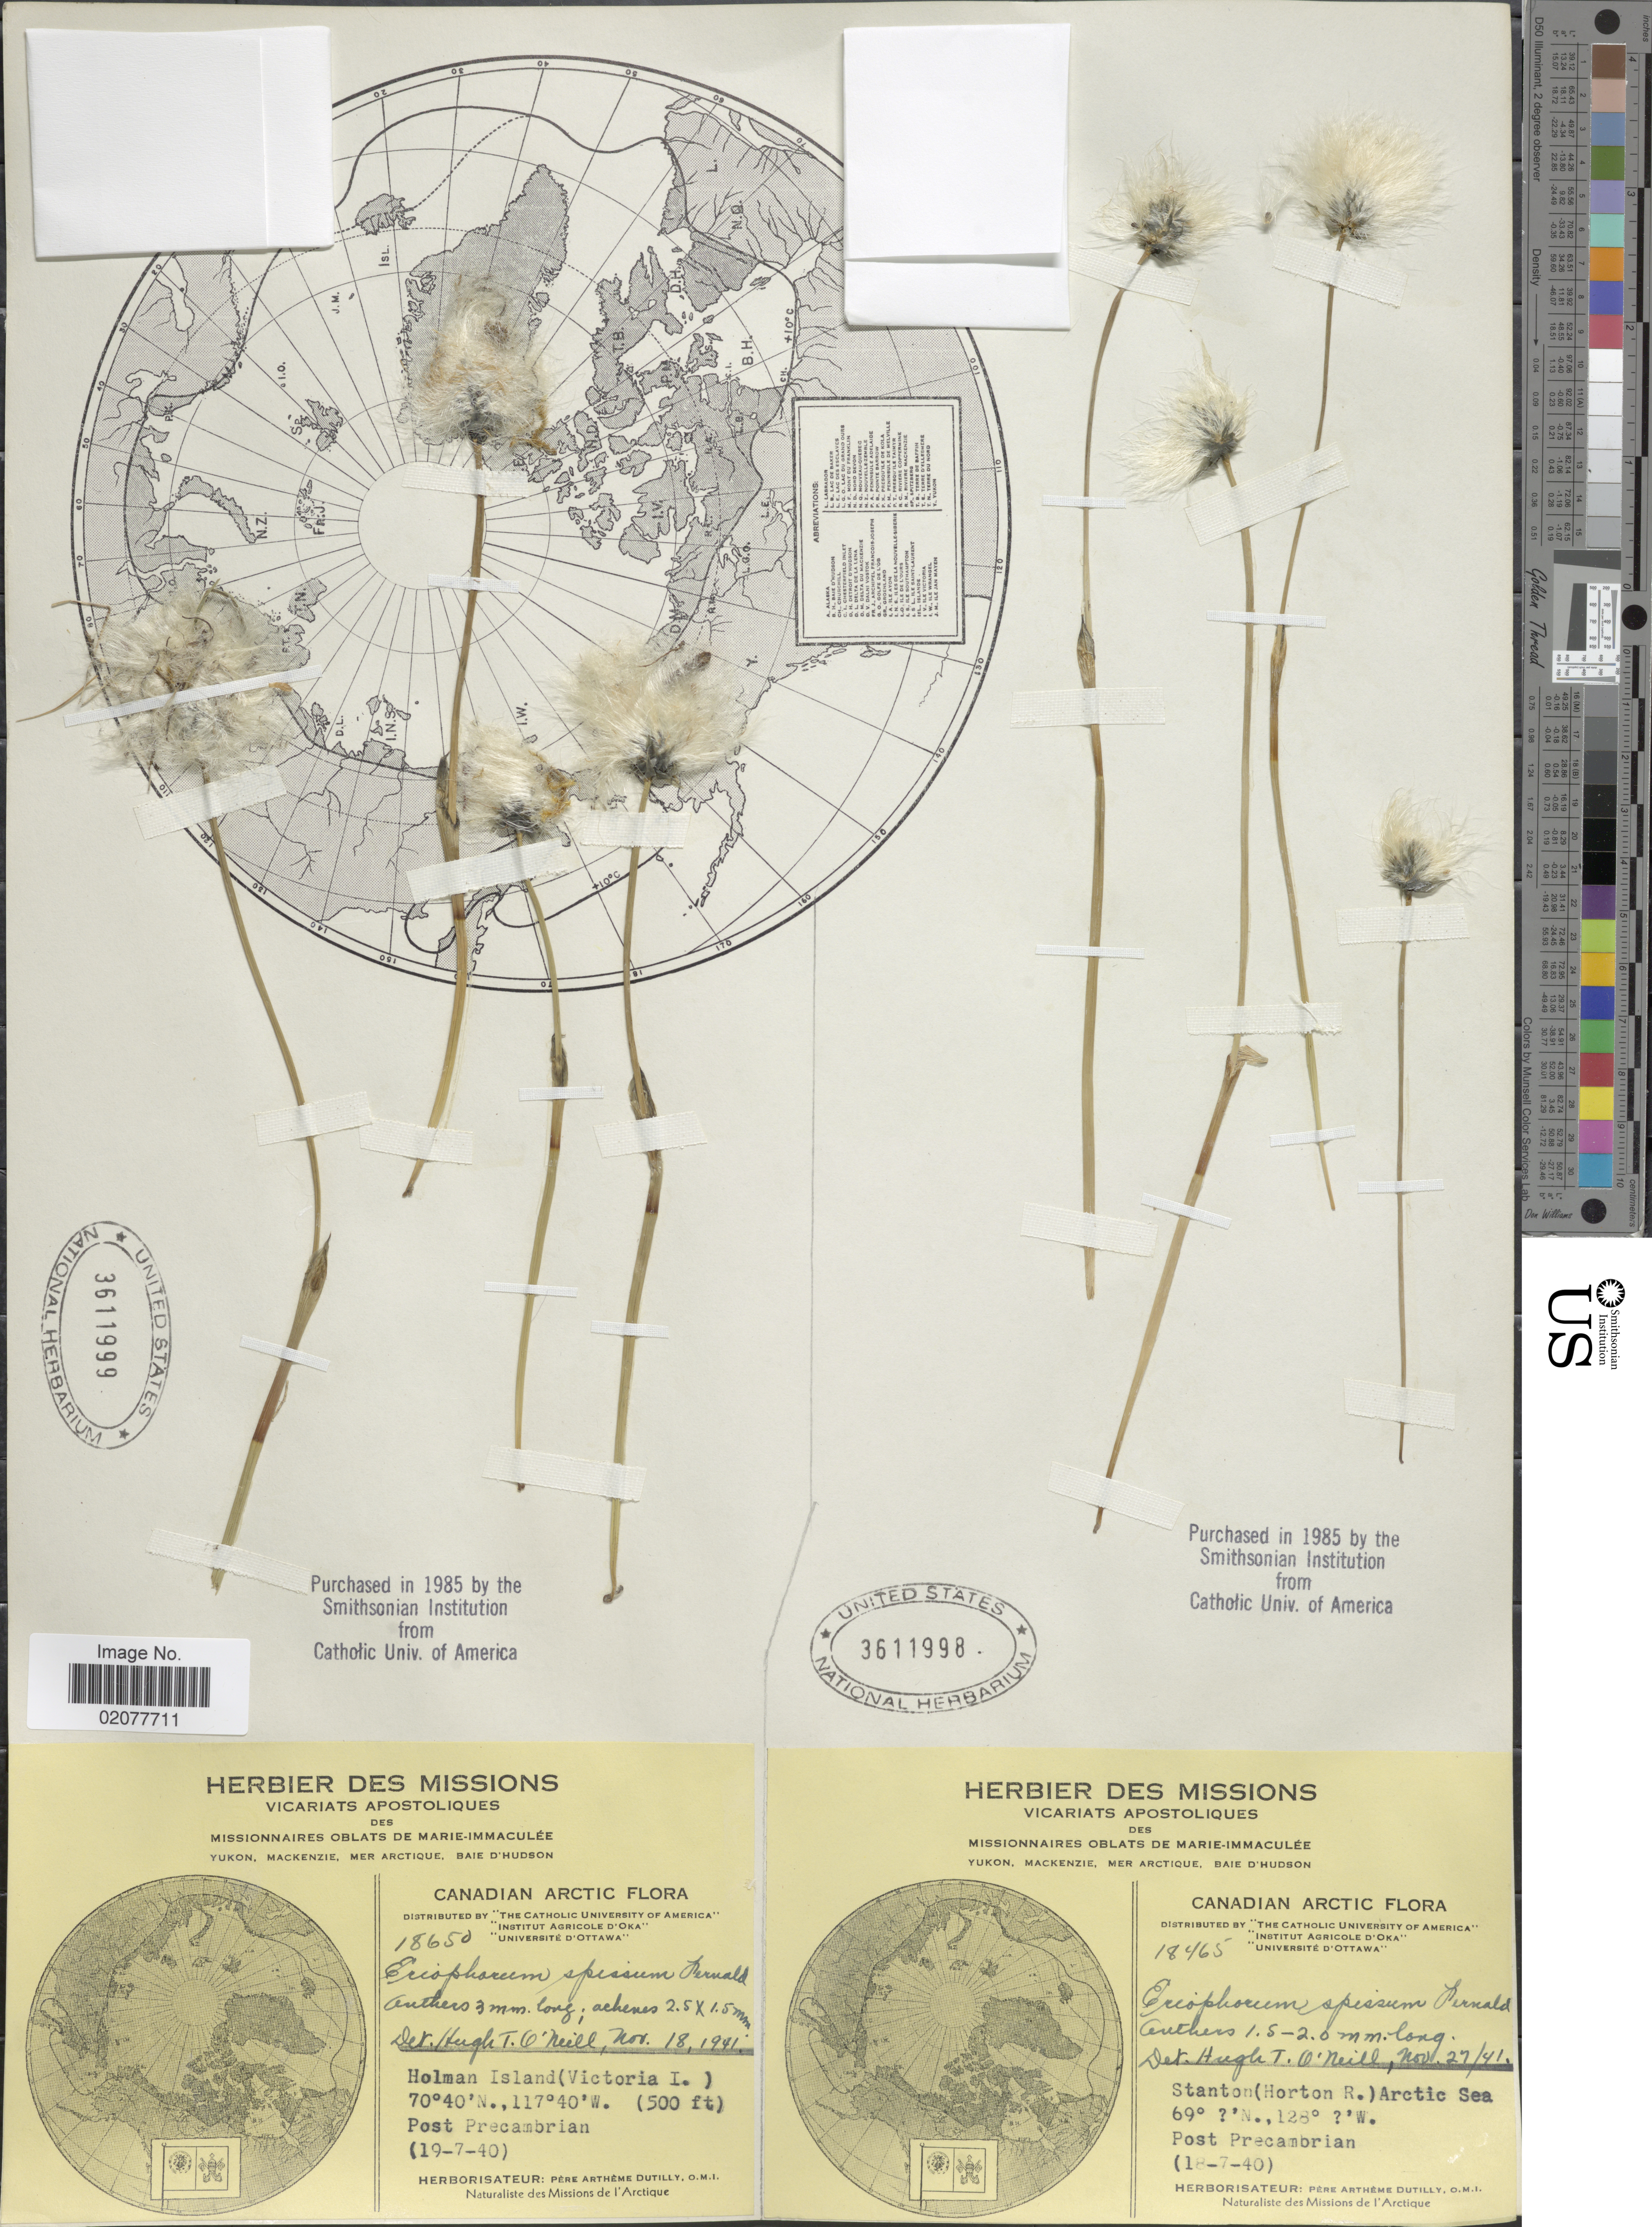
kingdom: Plantae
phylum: Tracheophyta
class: Liliopsida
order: Poales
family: Cyperaceae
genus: Eriophorum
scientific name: Eriophorum spissum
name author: Fernald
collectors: A. Dutilly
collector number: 18650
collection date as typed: Transcribed d/m/y: 19/7/40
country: Canada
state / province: Northwest Territories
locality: Canadian Arctic. Holman Island (Victoria I.).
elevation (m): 152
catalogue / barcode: US 3611999